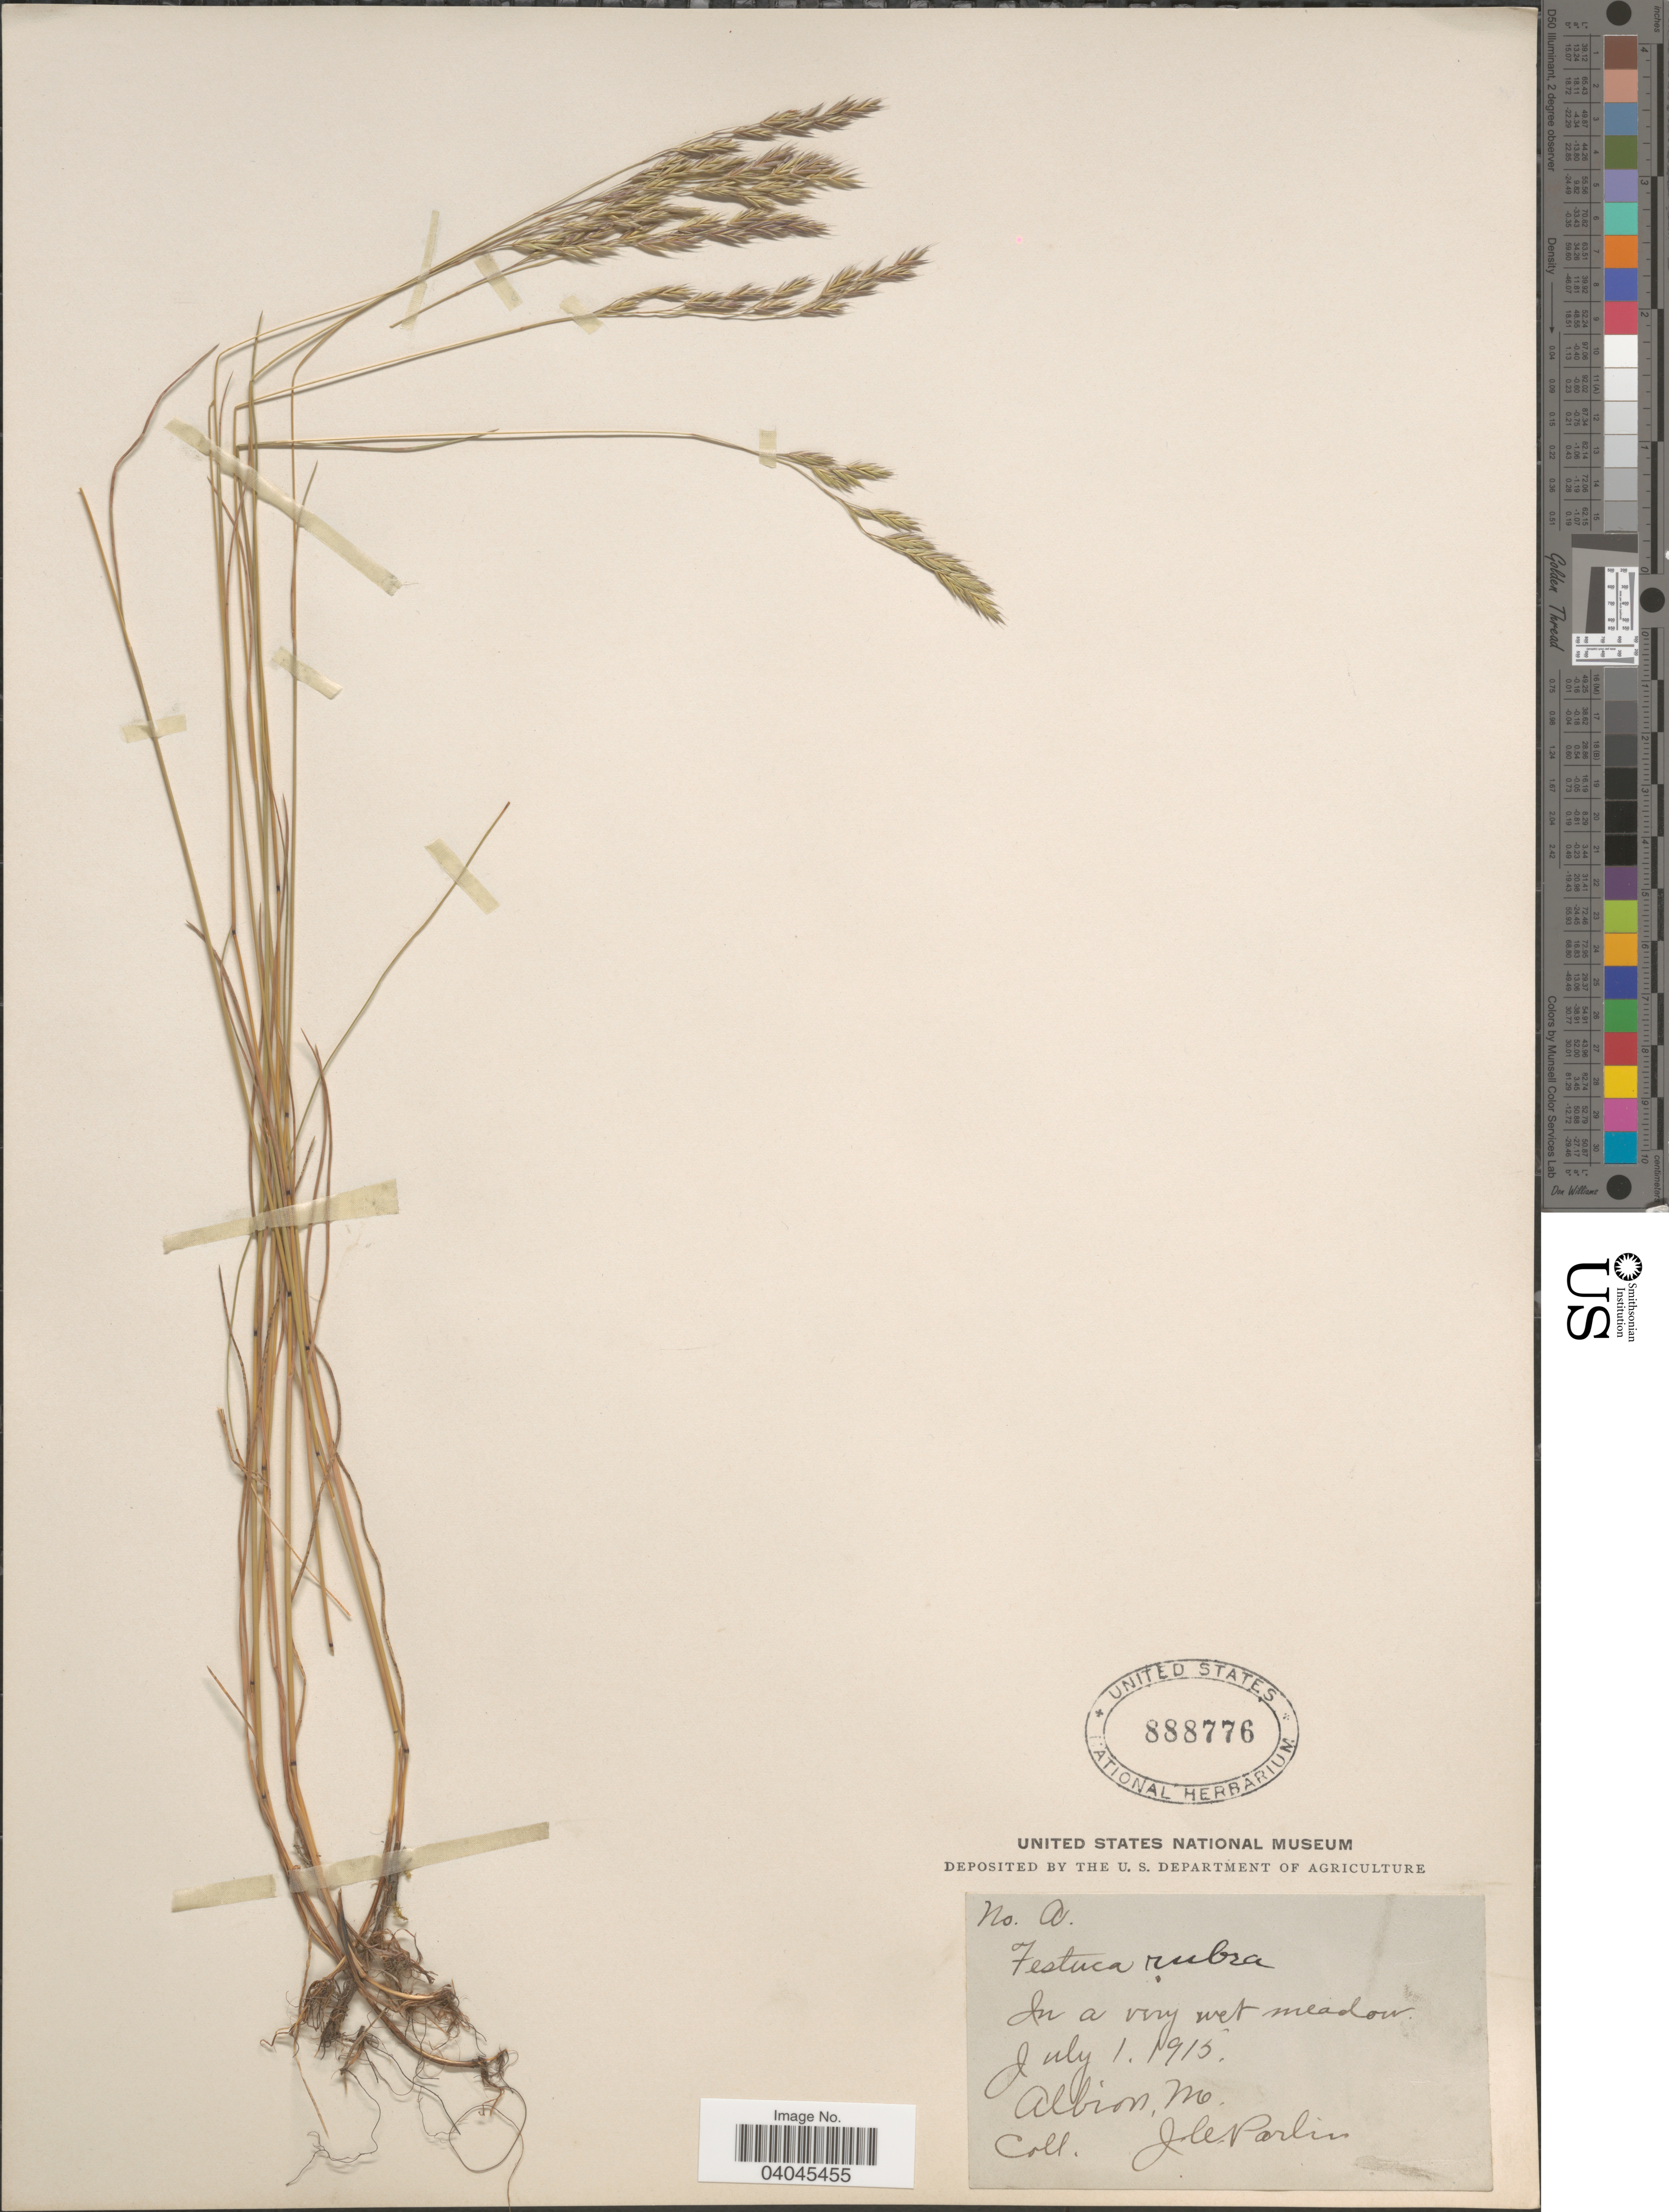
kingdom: Plantae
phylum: Tracheophyta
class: Liliopsida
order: Poales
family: Poaceae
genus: Festuca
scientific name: Festuca rubra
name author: L.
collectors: J. Parlin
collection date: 1915-07-01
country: United States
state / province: Maine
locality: Albion.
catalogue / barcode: US 888776